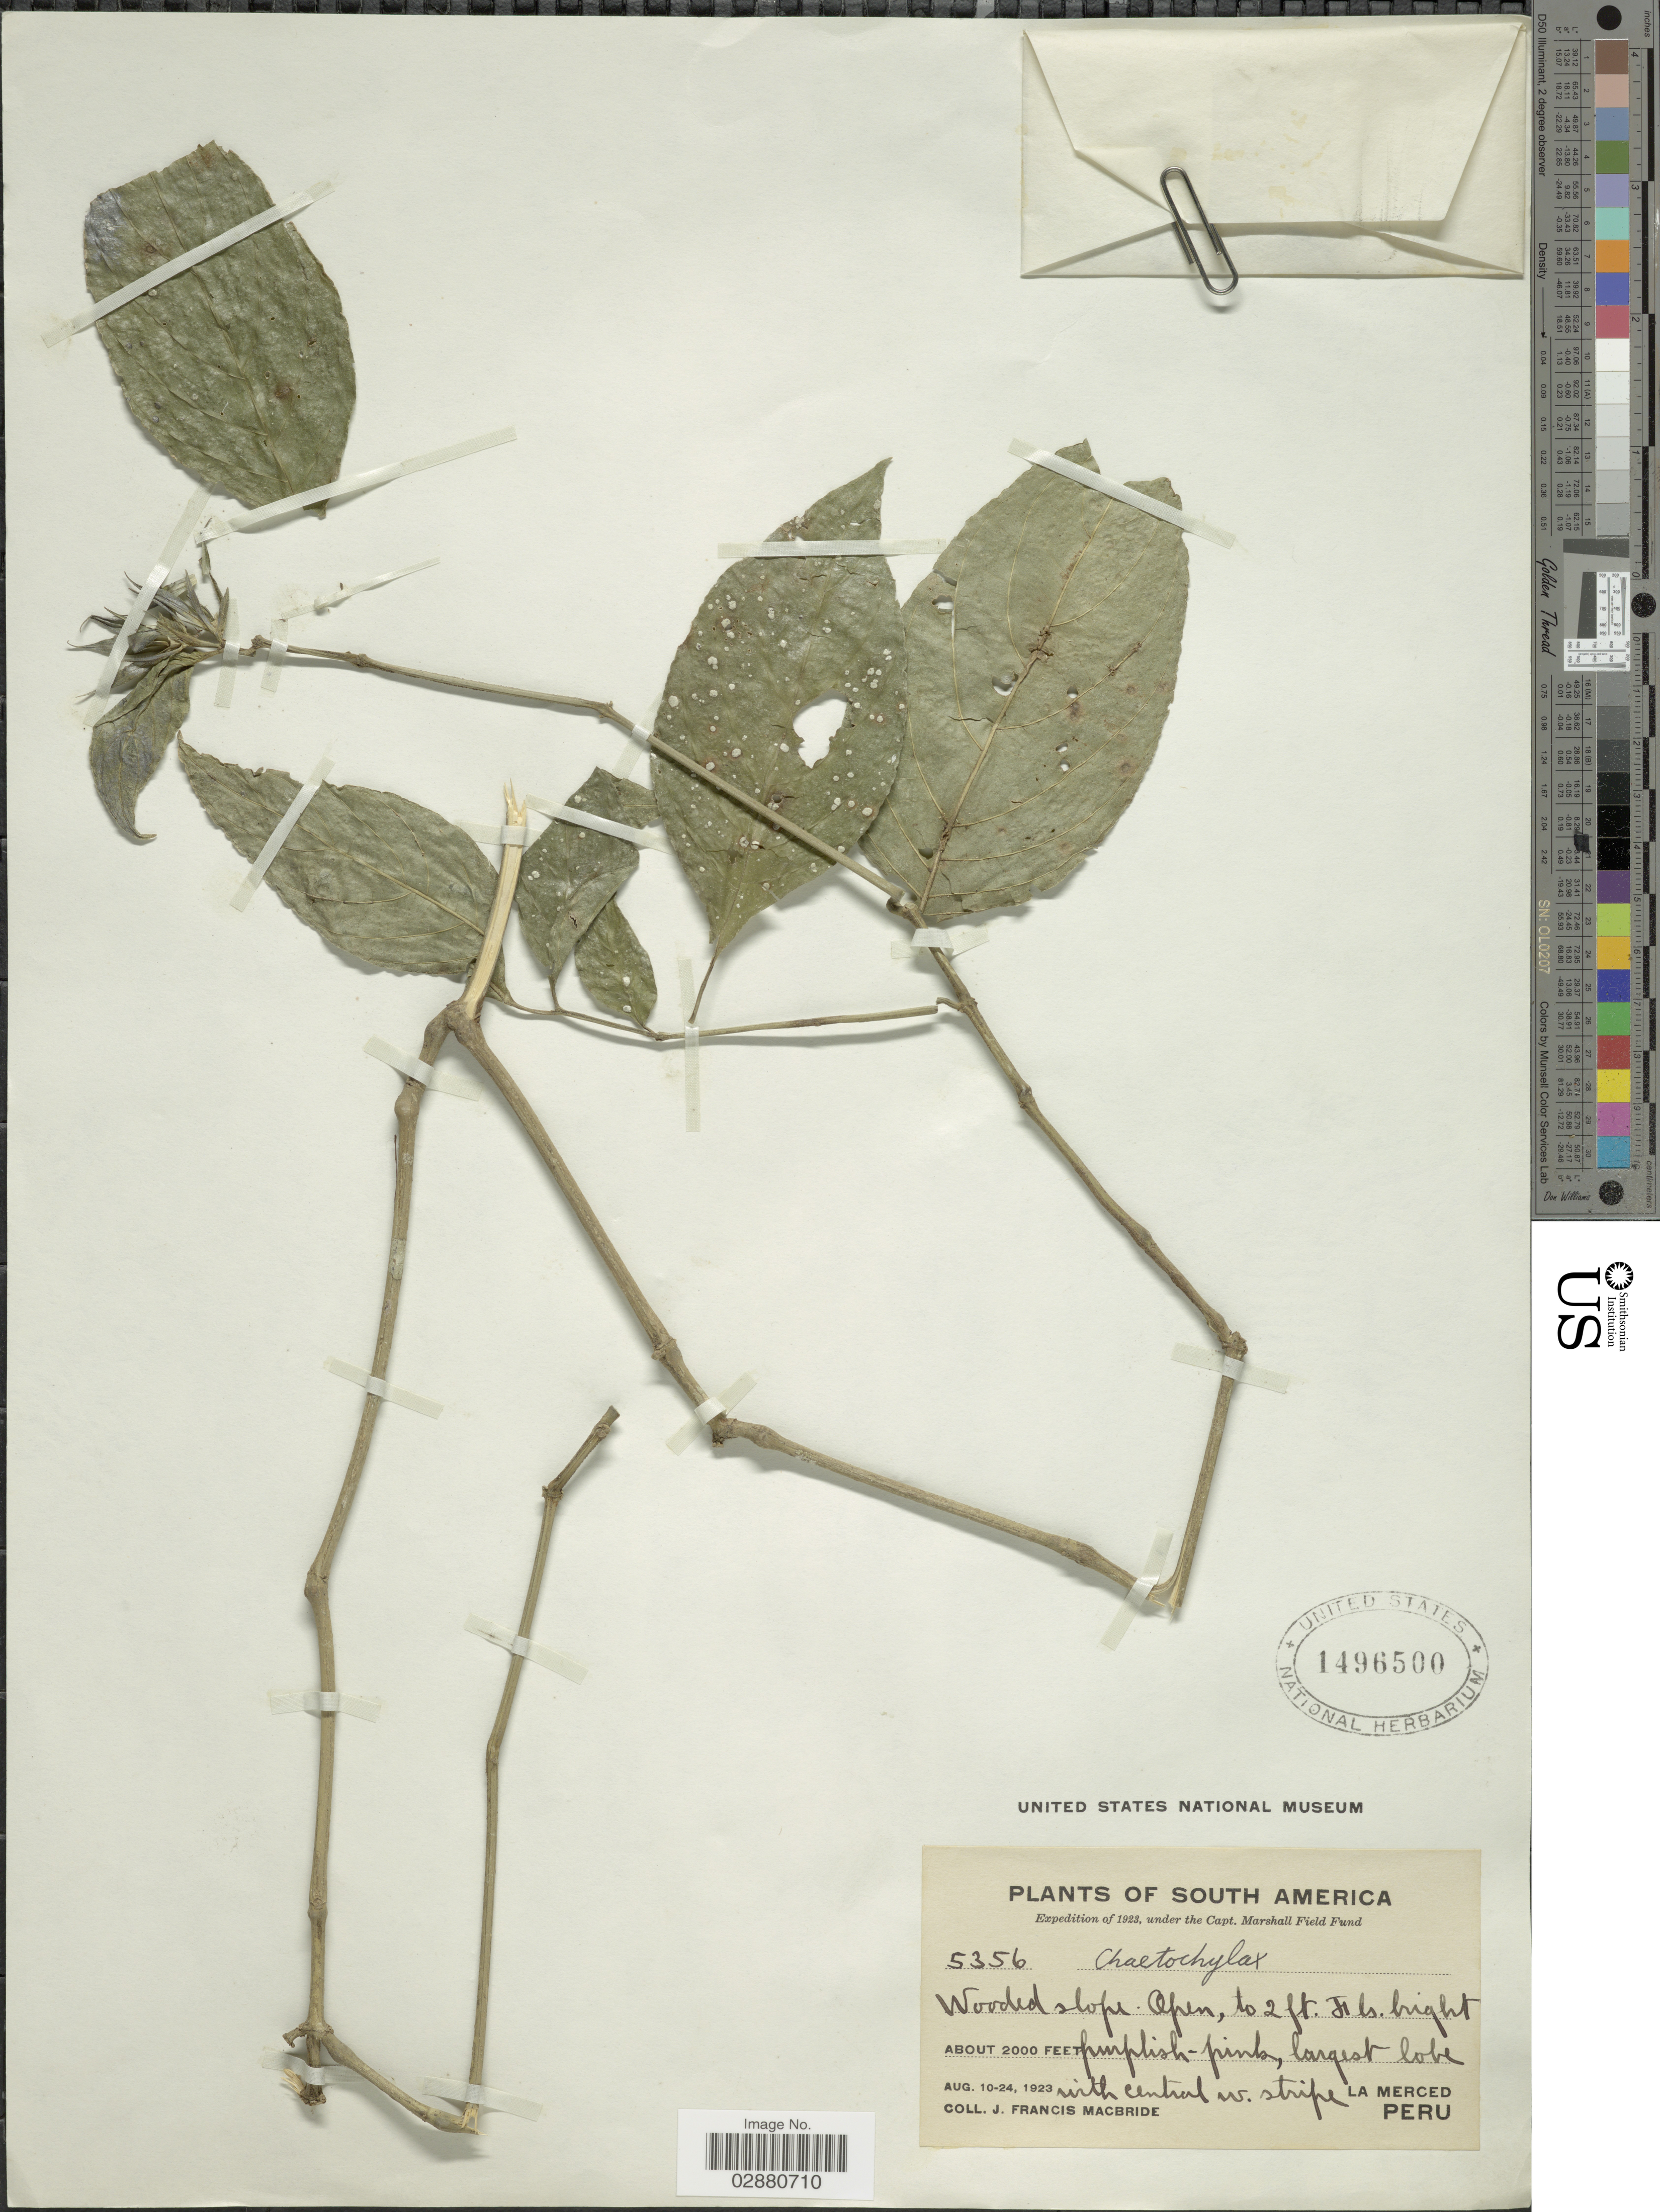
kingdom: Plantae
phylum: Tracheophyta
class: Magnoliopsida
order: Lamiales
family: Acanthaceae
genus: Justicia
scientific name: Justicia rusbyi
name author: (Lindau) V.A.W. Graham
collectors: J. F. Macbride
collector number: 5356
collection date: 1923-08-10/1923-08-24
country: Peru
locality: La Merced.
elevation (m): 610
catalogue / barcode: US 1496500